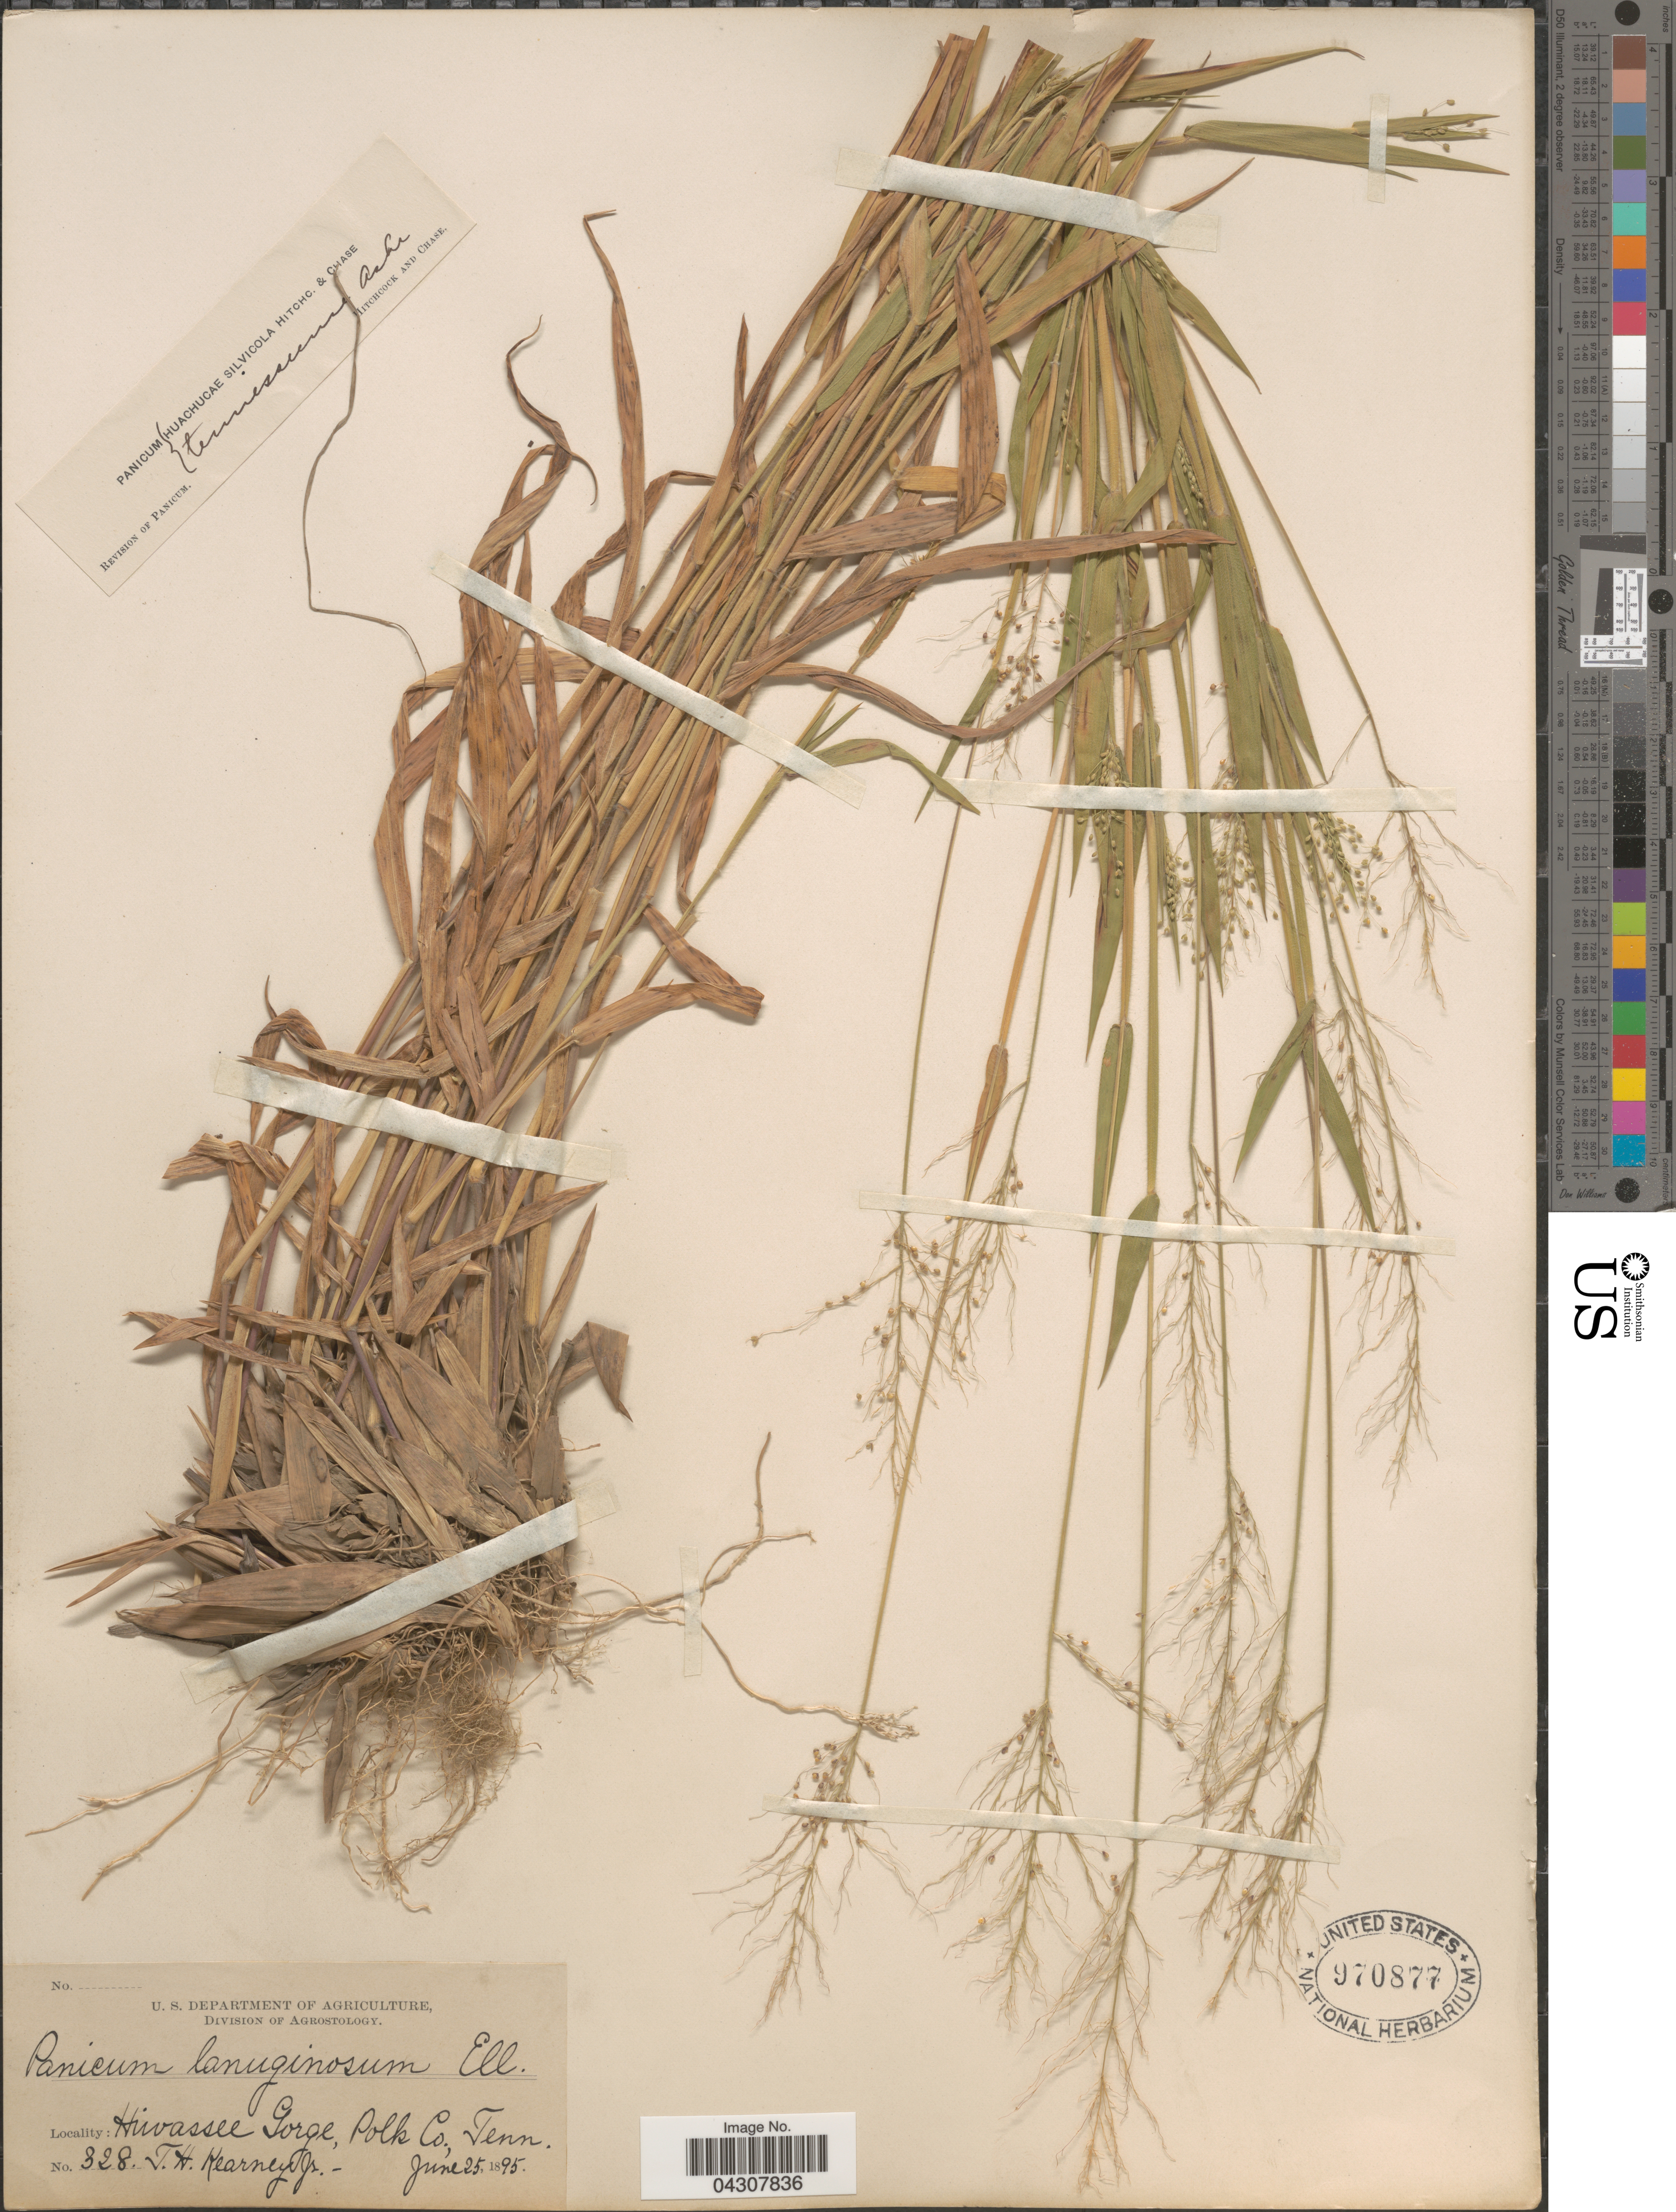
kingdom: Plantae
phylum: Tracheophyta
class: Liliopsida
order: Poales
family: Poaceae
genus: Dichanthelium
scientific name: Dichanthelium acuminatum var. acuminatum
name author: (Sw.) Gould & C.A. Clark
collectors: T. H. Kearney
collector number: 328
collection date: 1895-06-25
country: United States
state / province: Tennessee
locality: Hiwassee Gorge, Polk Co.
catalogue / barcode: US 970877